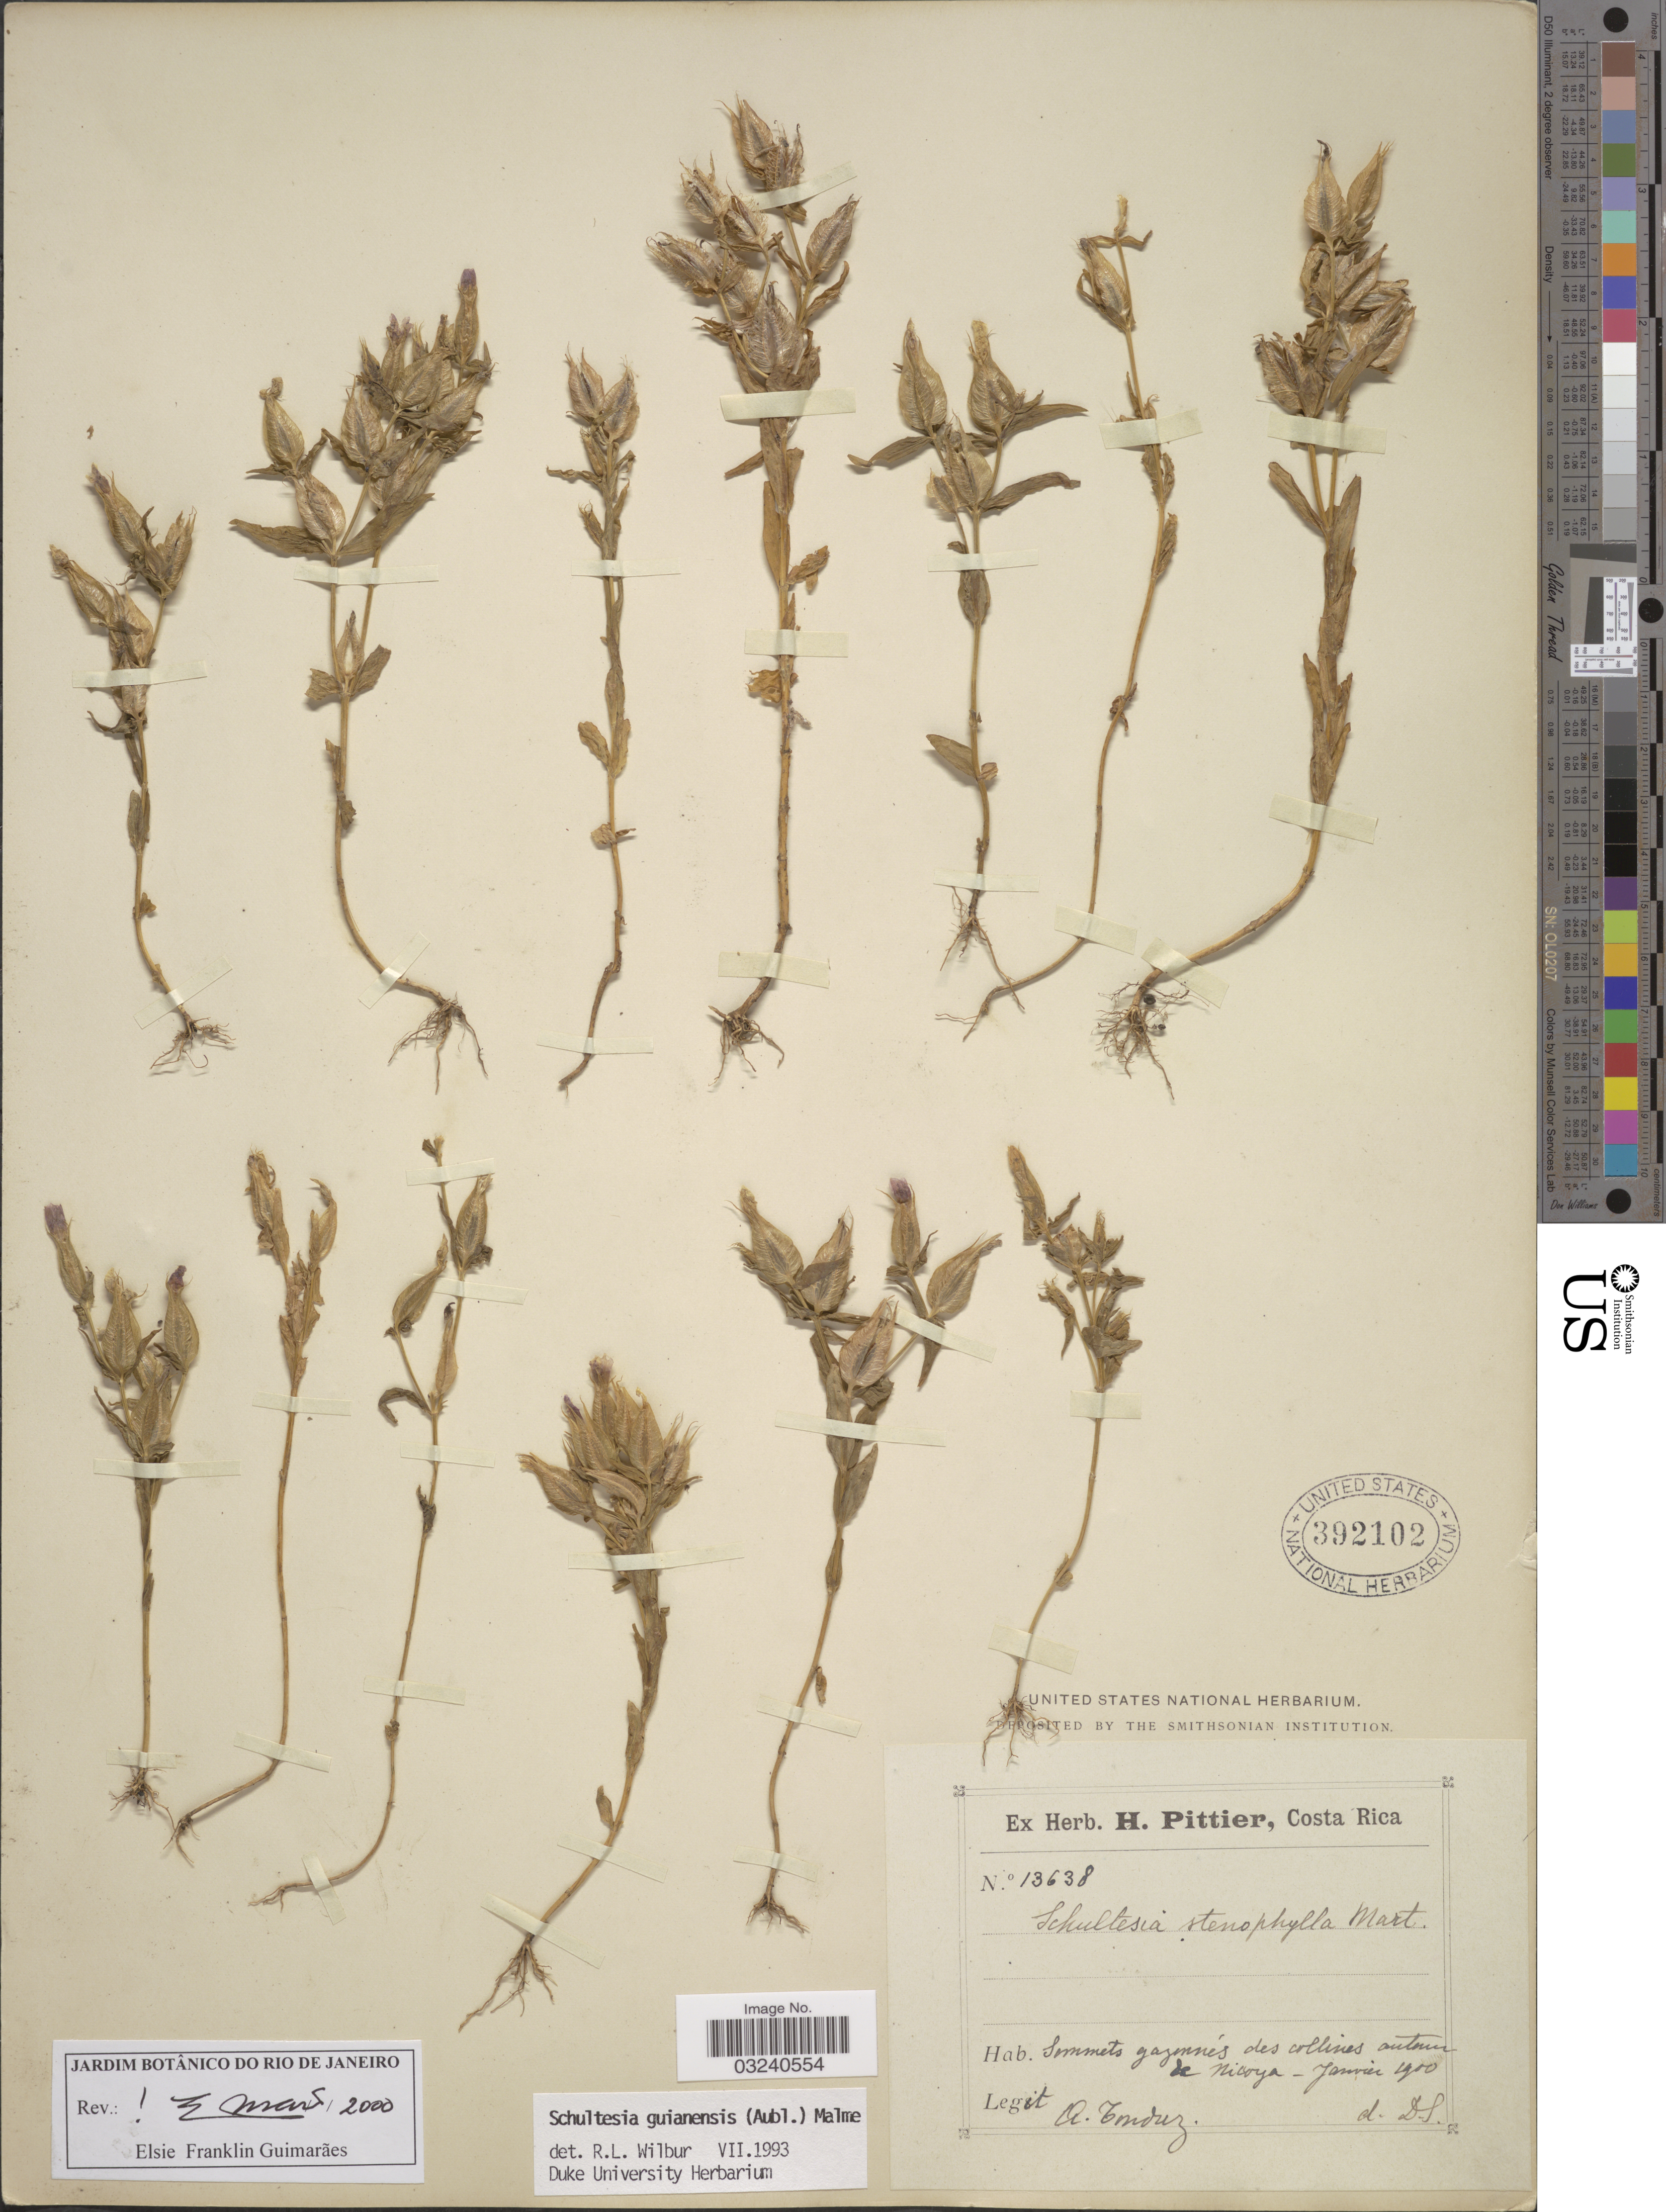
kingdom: Plantae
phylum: Tracheophyta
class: Magnoliopsida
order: Gentianales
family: Gentianaceae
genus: Schultesia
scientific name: Schultesia guianensis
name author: (Aubl.) Malme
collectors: A. Tonduz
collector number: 13638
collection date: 1900-01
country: Costa Rica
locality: Sommets gazonnés des collines autum de Nicoya.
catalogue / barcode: US 392102